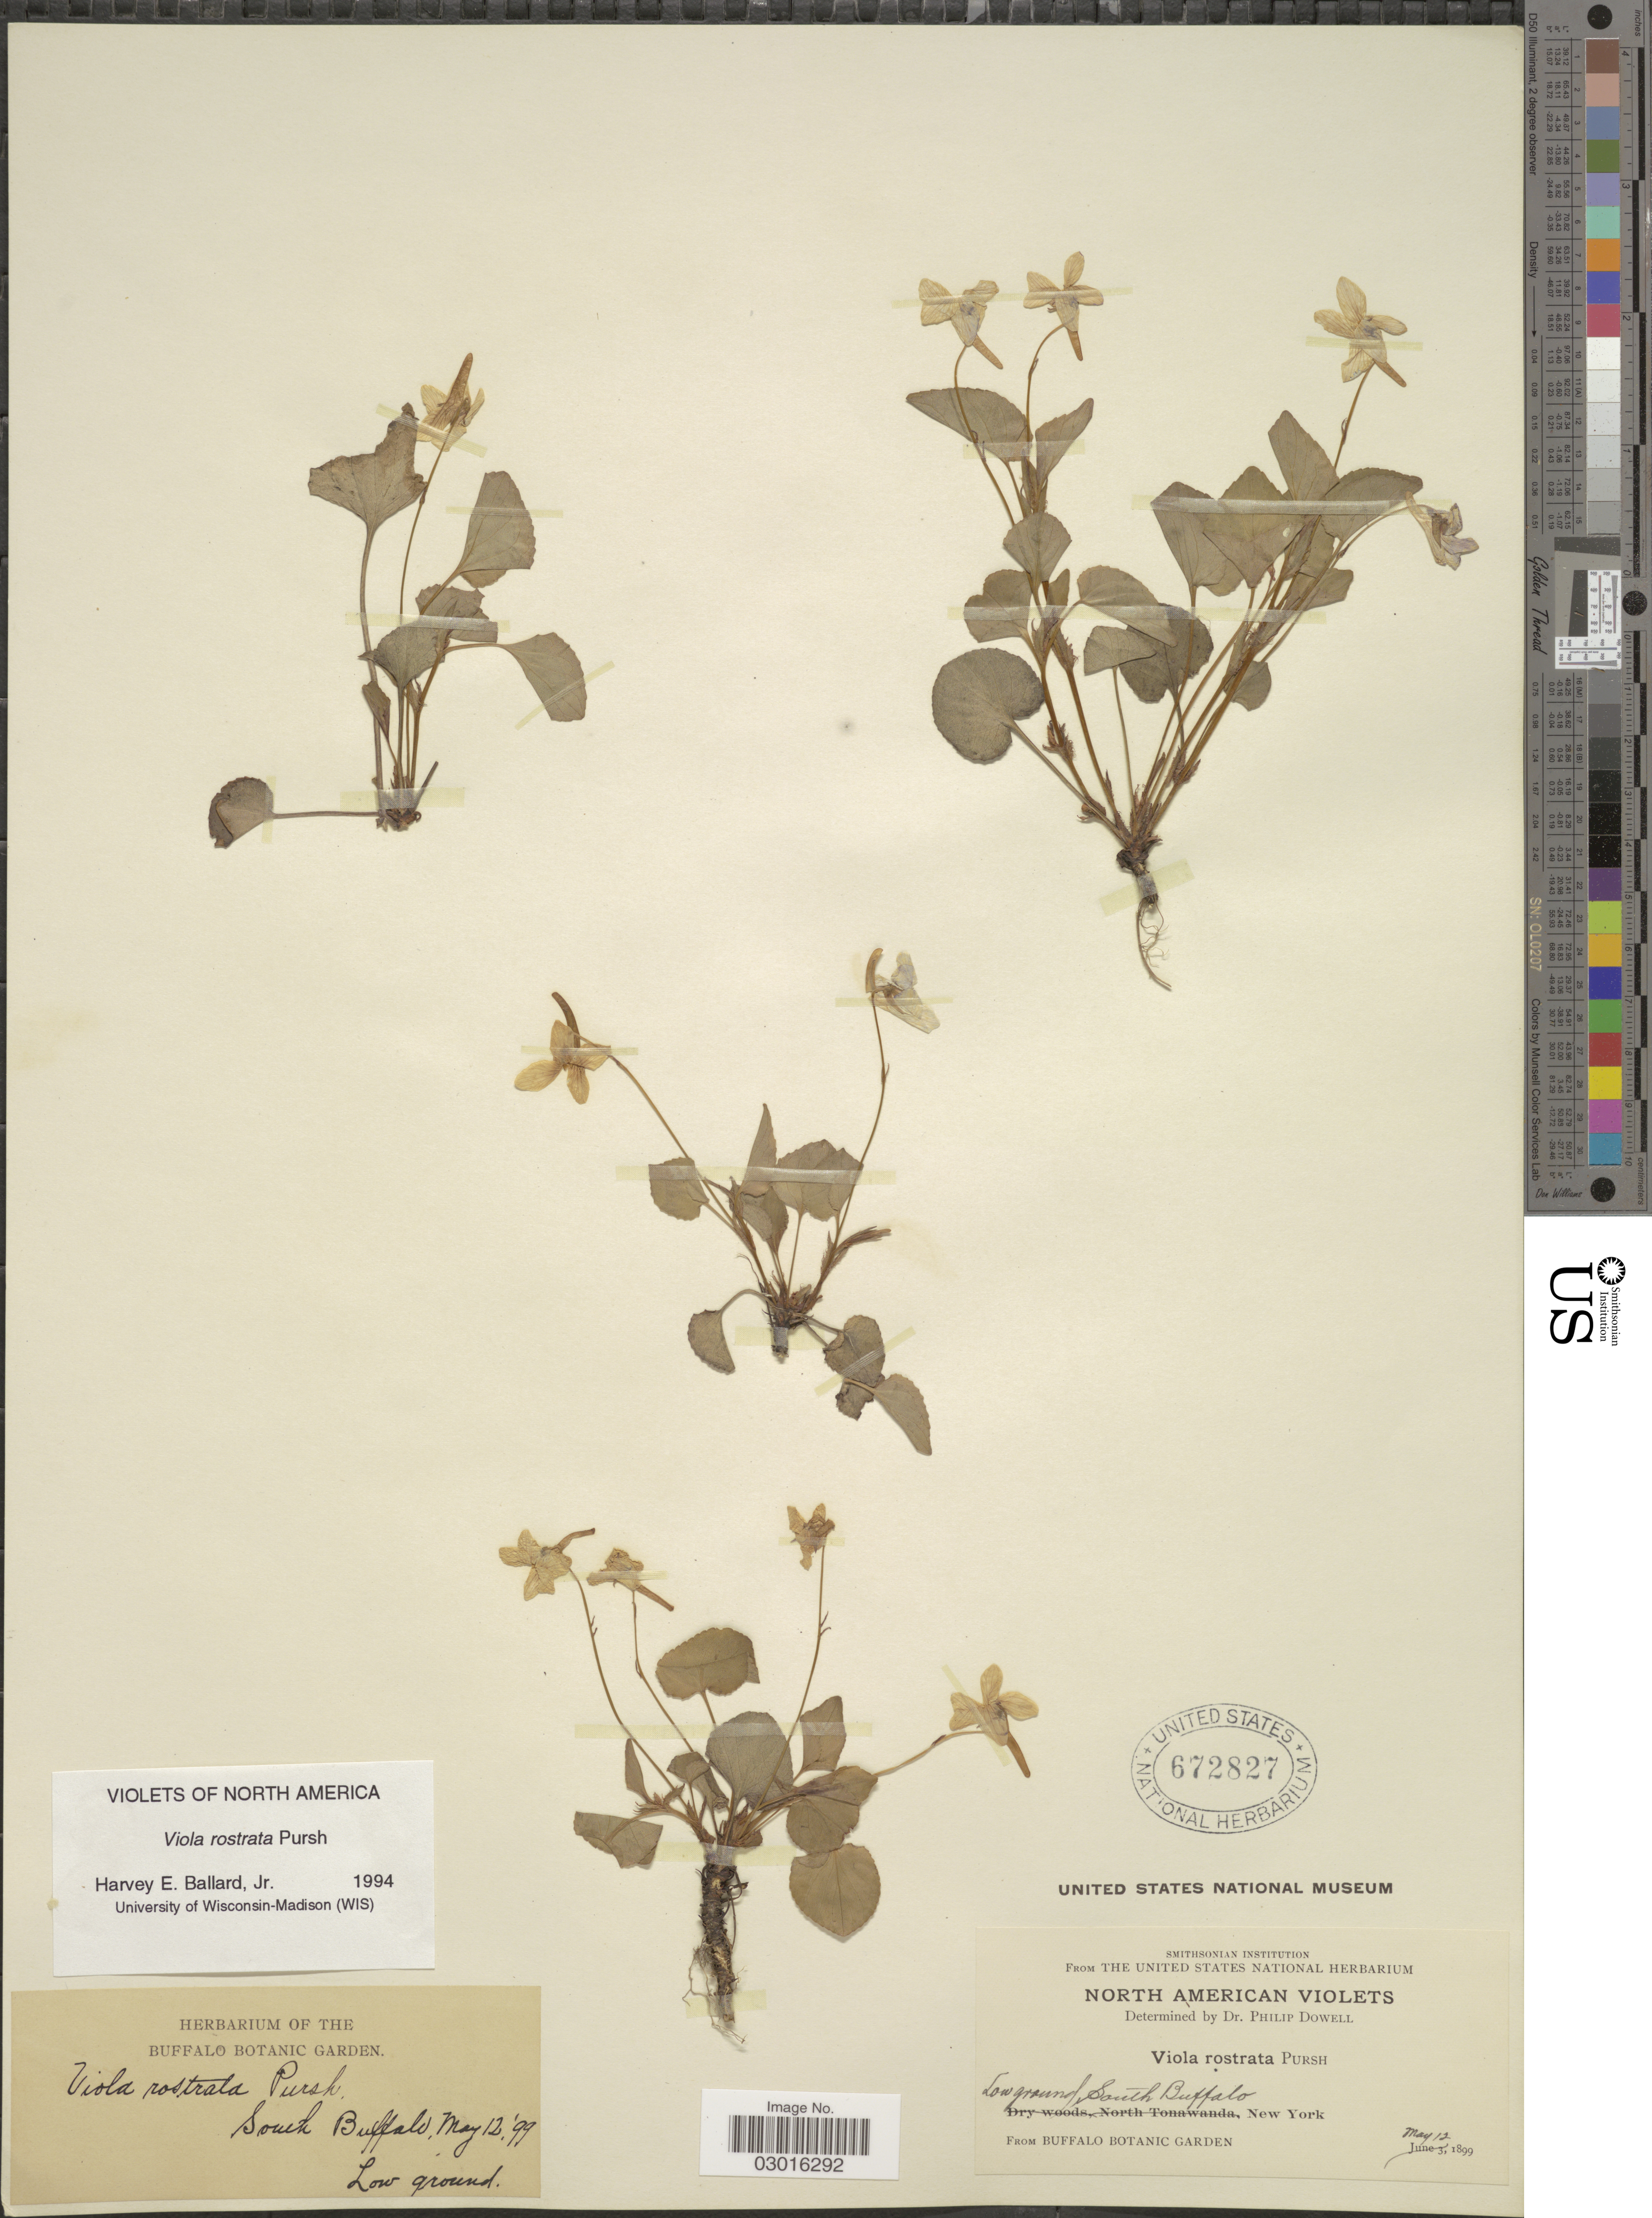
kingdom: Plantae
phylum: Tracheophyta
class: Magnoliopsida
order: Malpighiales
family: Violaceae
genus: Viola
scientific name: Viola rostrata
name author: Pursh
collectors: ex herb. United States National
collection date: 1899-05-12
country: United States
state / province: New York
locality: Low ground, South Buffalo.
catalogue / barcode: US 672827